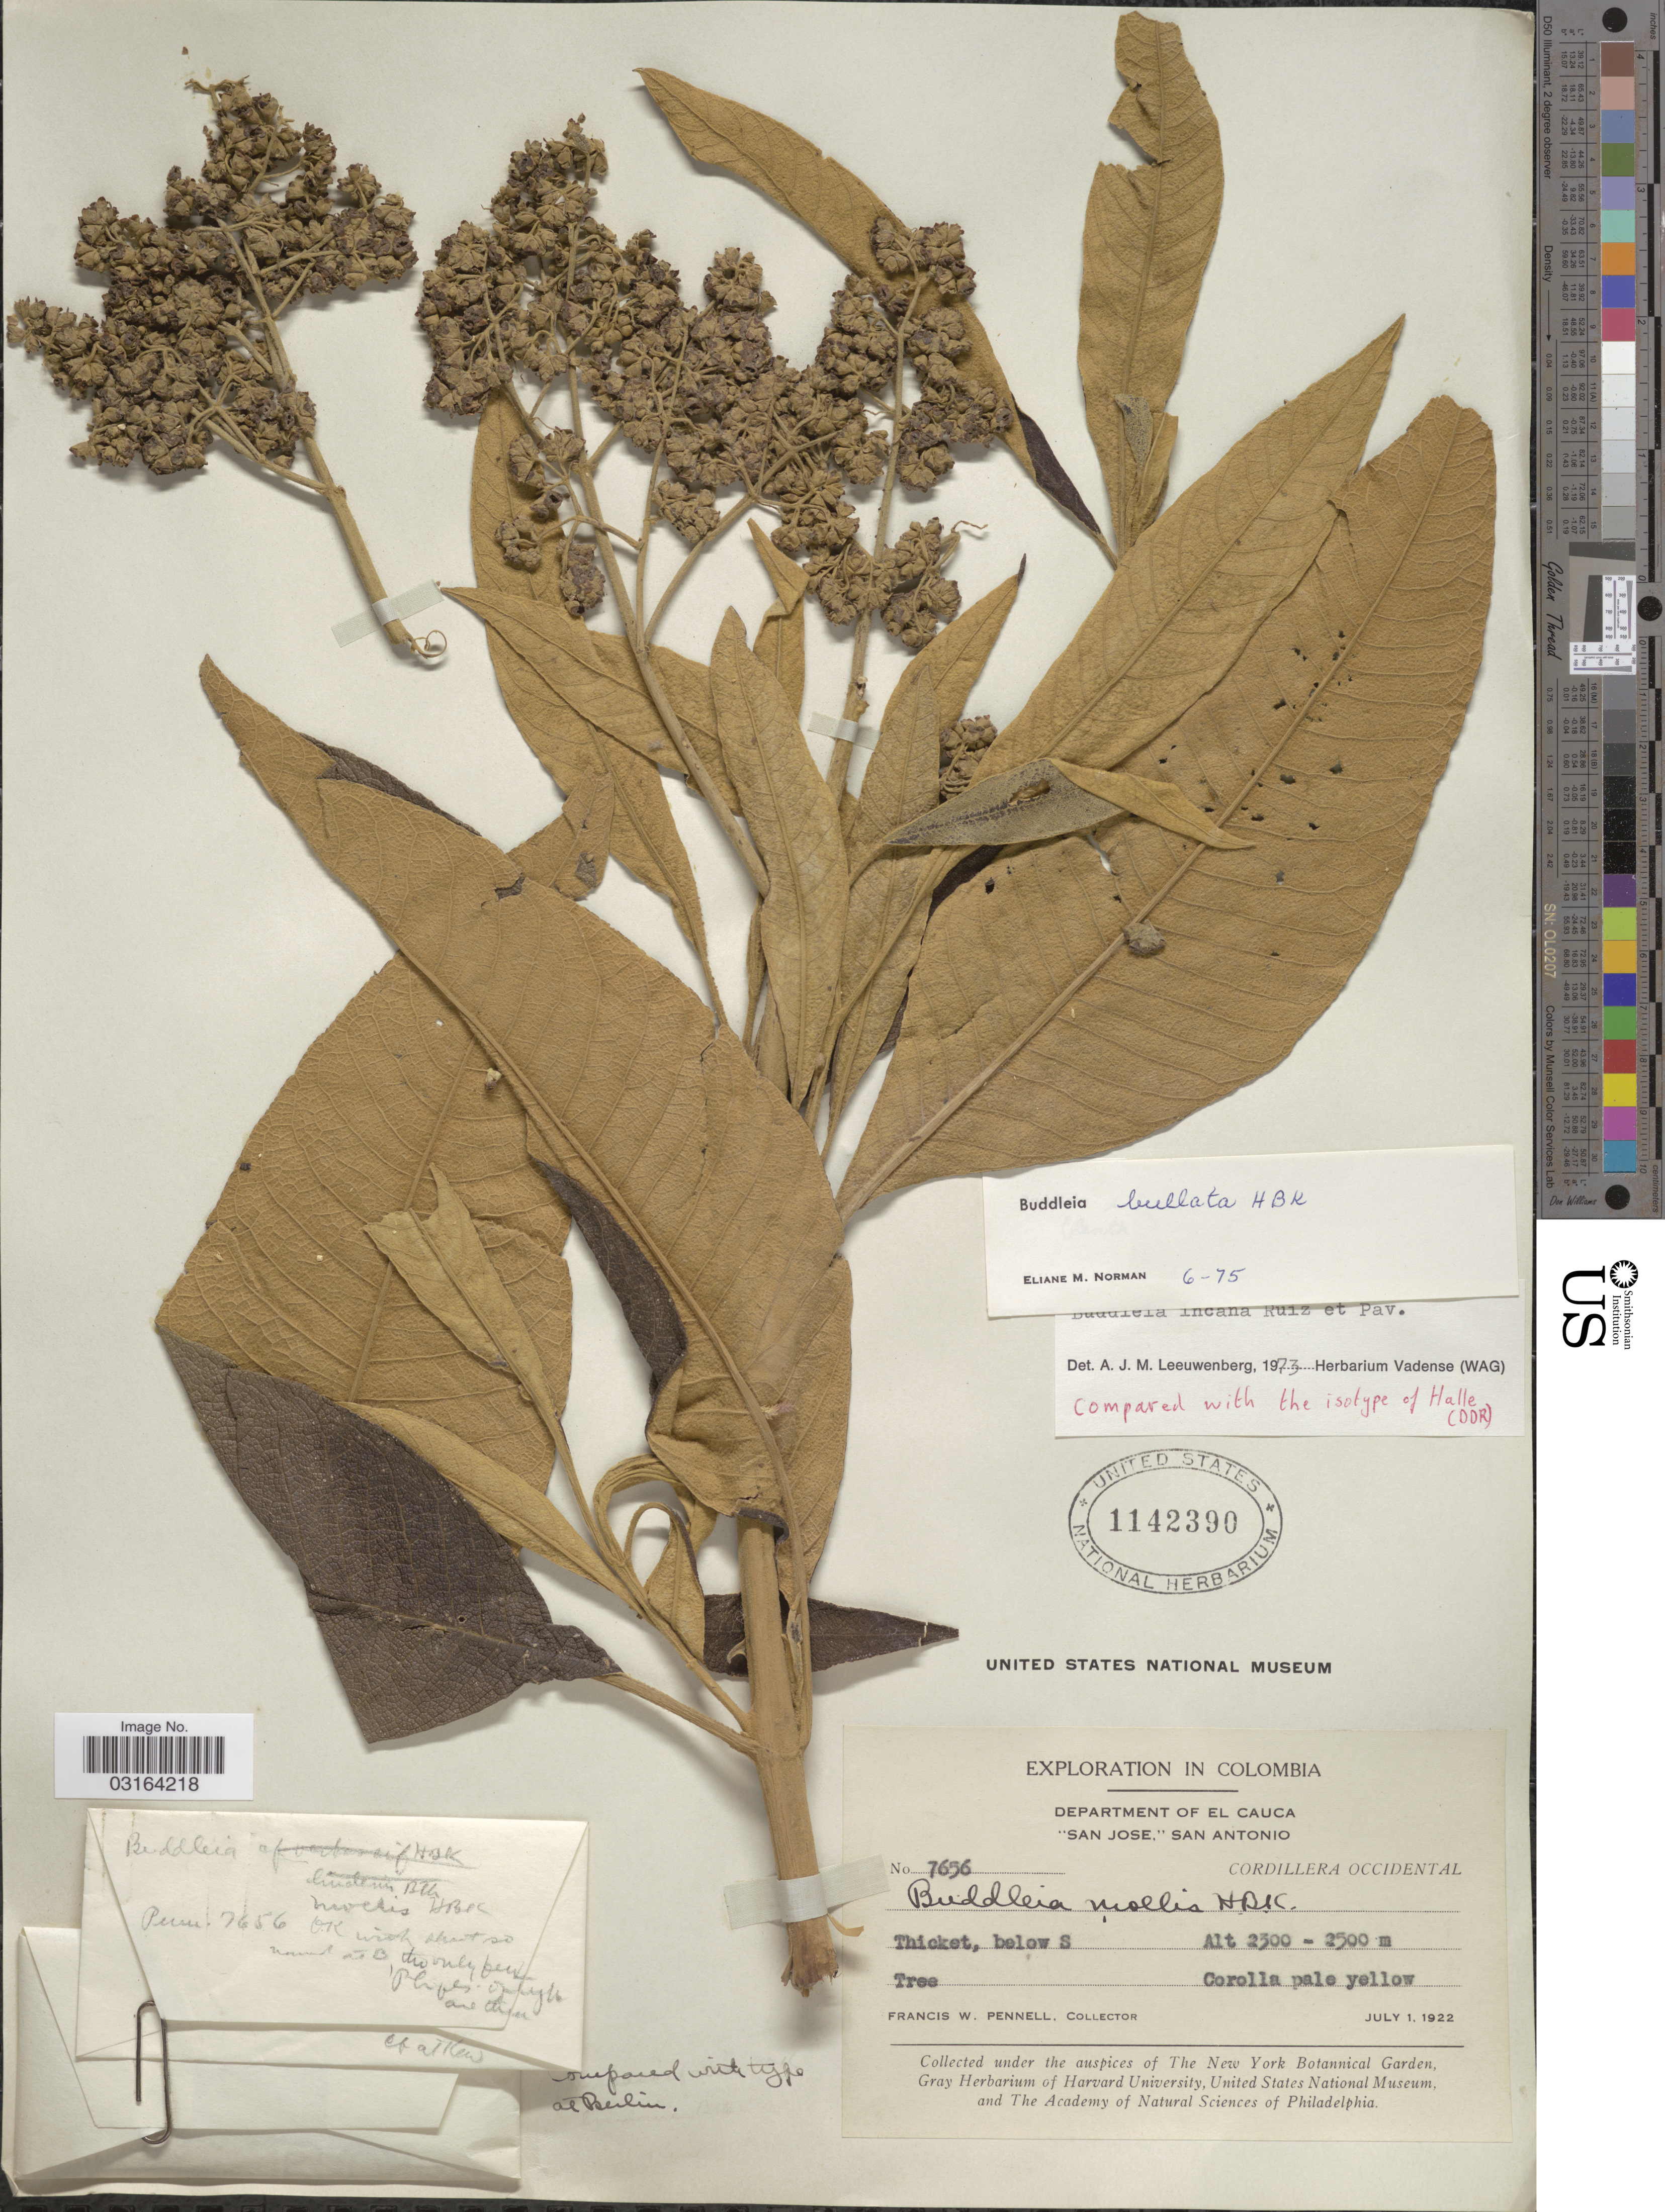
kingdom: Plantae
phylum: Tracheophyta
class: Magnoliopsida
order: Lamiales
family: Scrophulariaceae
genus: Buddleja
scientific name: Buddleja bullata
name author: Kunth in Humb. & et al.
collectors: F. W. Pennell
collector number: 7656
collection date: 1922-07-01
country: Colombia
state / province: Cauca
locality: Department of El Cauca, "San Jose," San Antonio, Cordillera Occidental.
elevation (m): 2300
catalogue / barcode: US 1142390